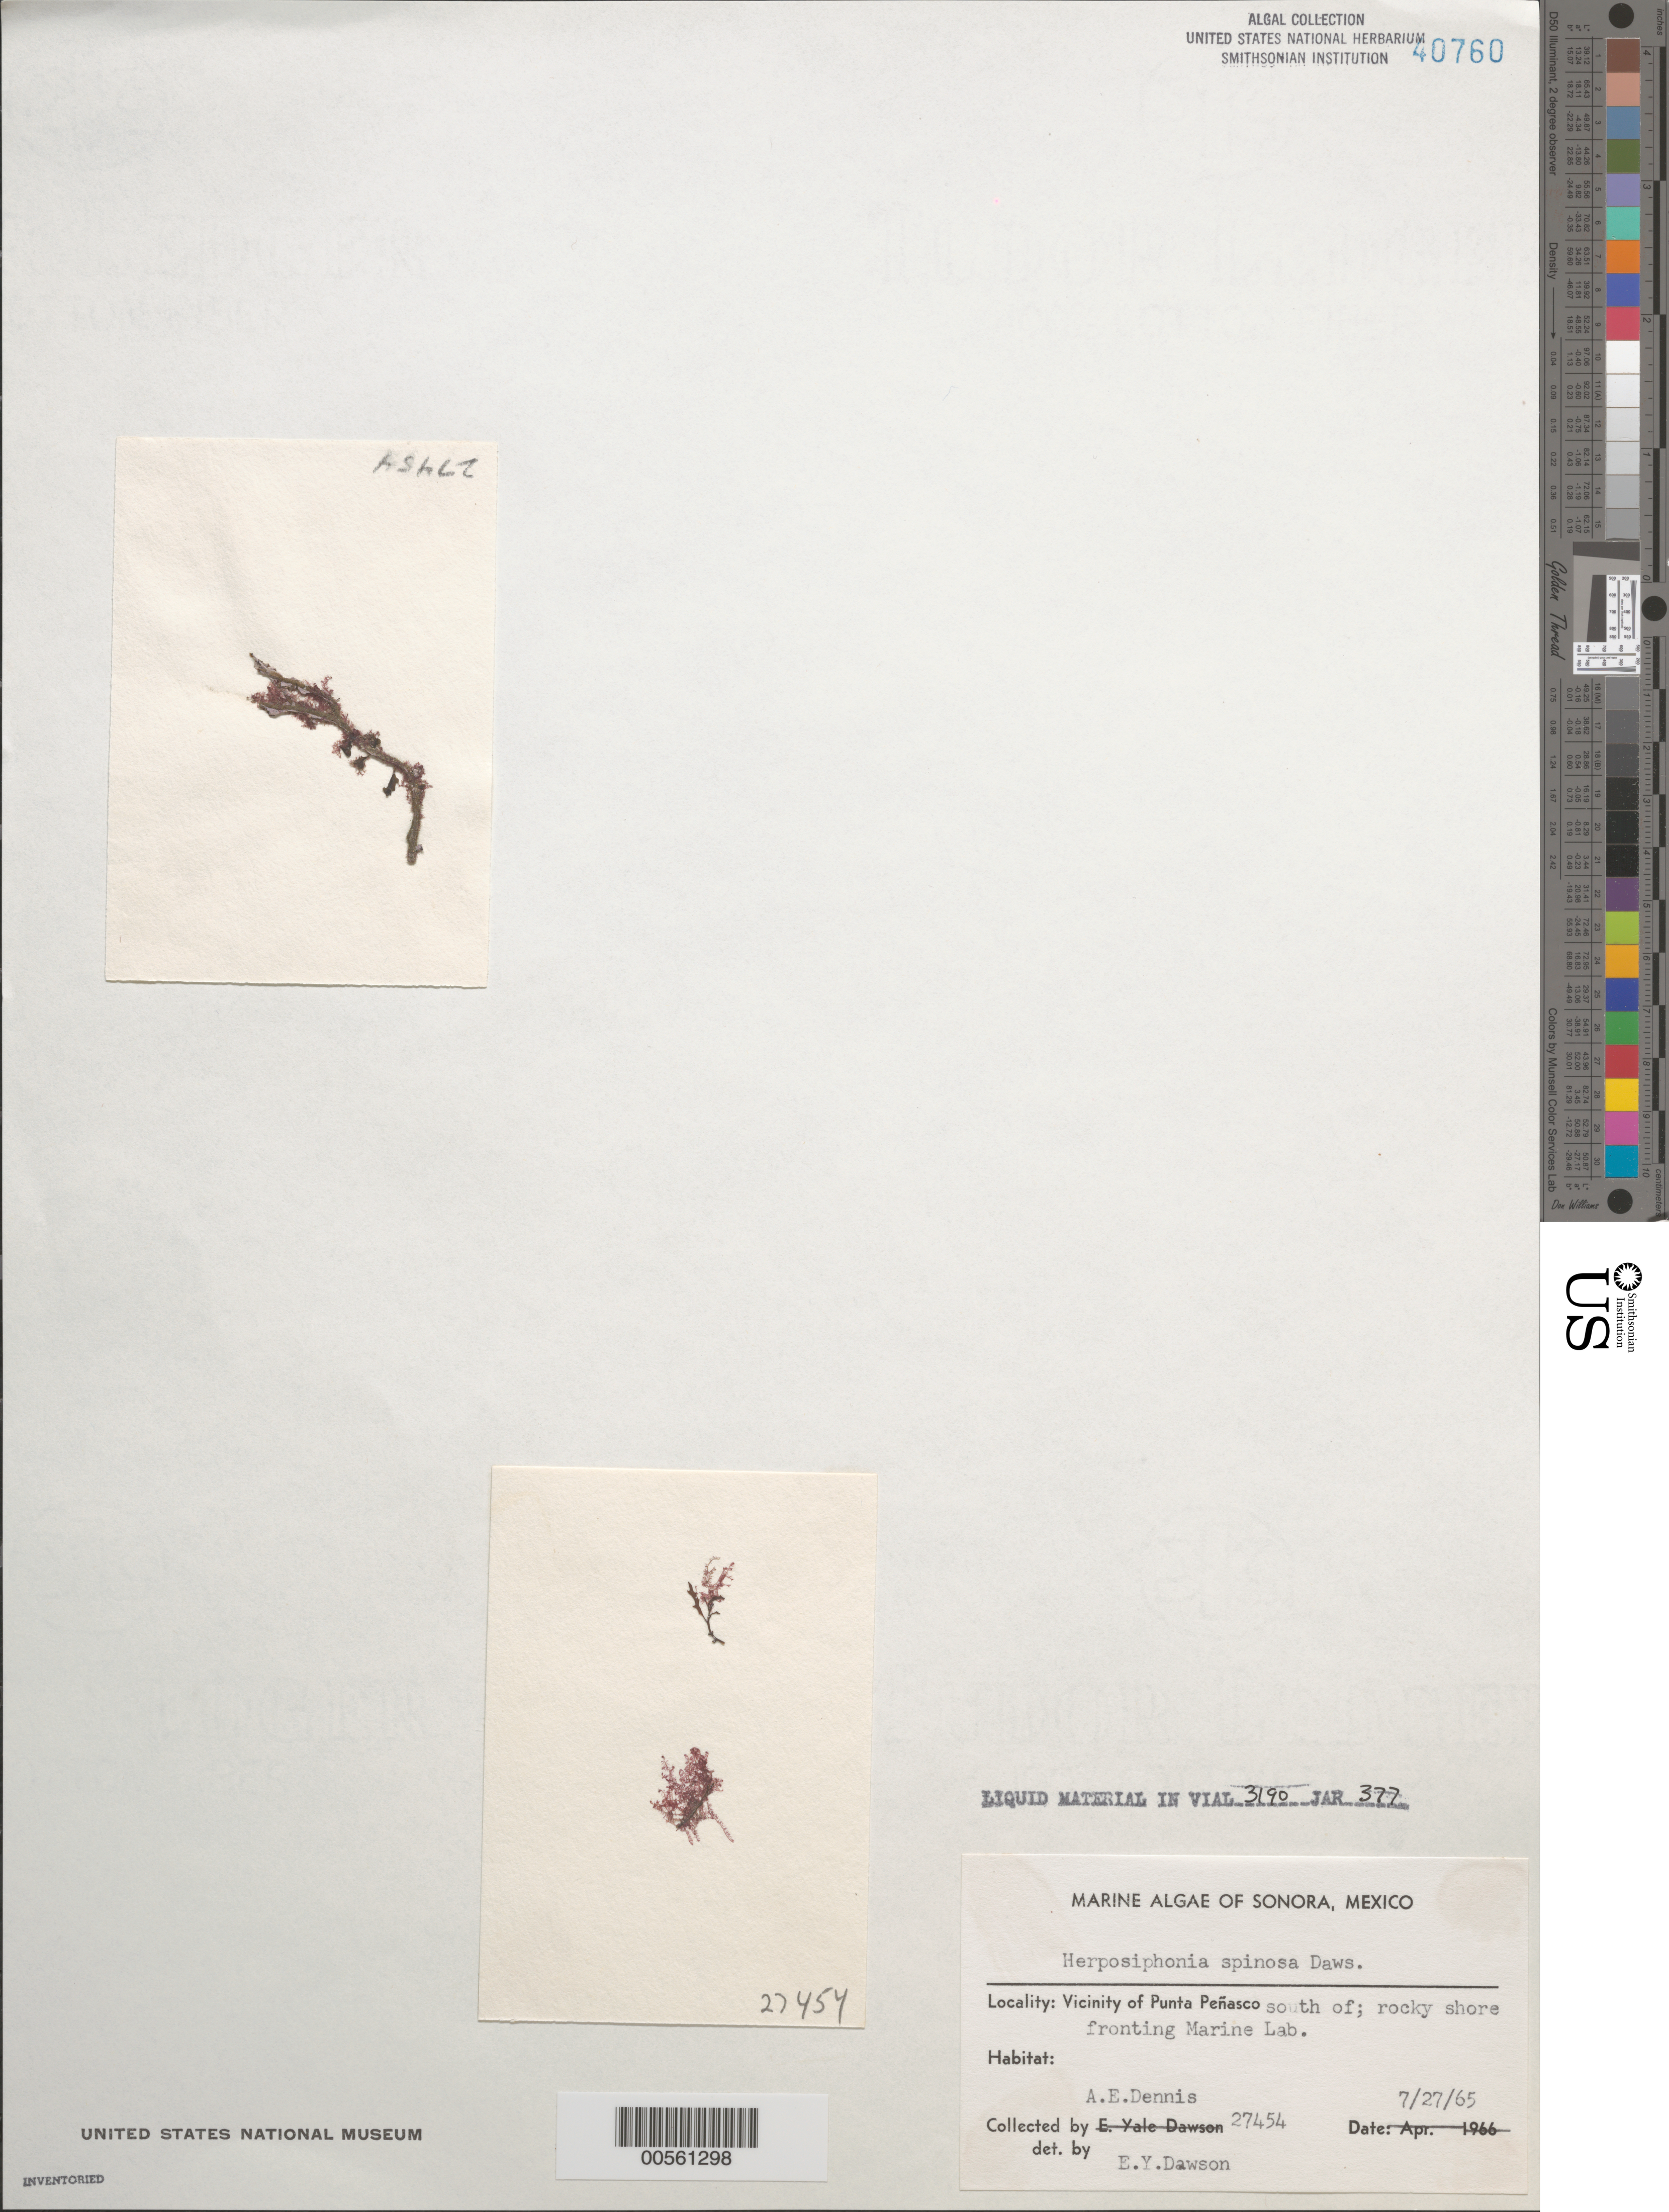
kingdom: Plantae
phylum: Rhodophyta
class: Florideophyceae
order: Ceramiales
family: Rhodomelaceae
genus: Herposiphonia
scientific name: Herposiphonia spinosa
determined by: Dawson, E. Y.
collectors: A. Dennis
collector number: EYD 27454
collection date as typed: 27 Jul 1965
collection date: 1965-07-27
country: Mexico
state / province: Sonora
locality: Marine laboratory shore, south of Punta Penasco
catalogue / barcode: US 40760